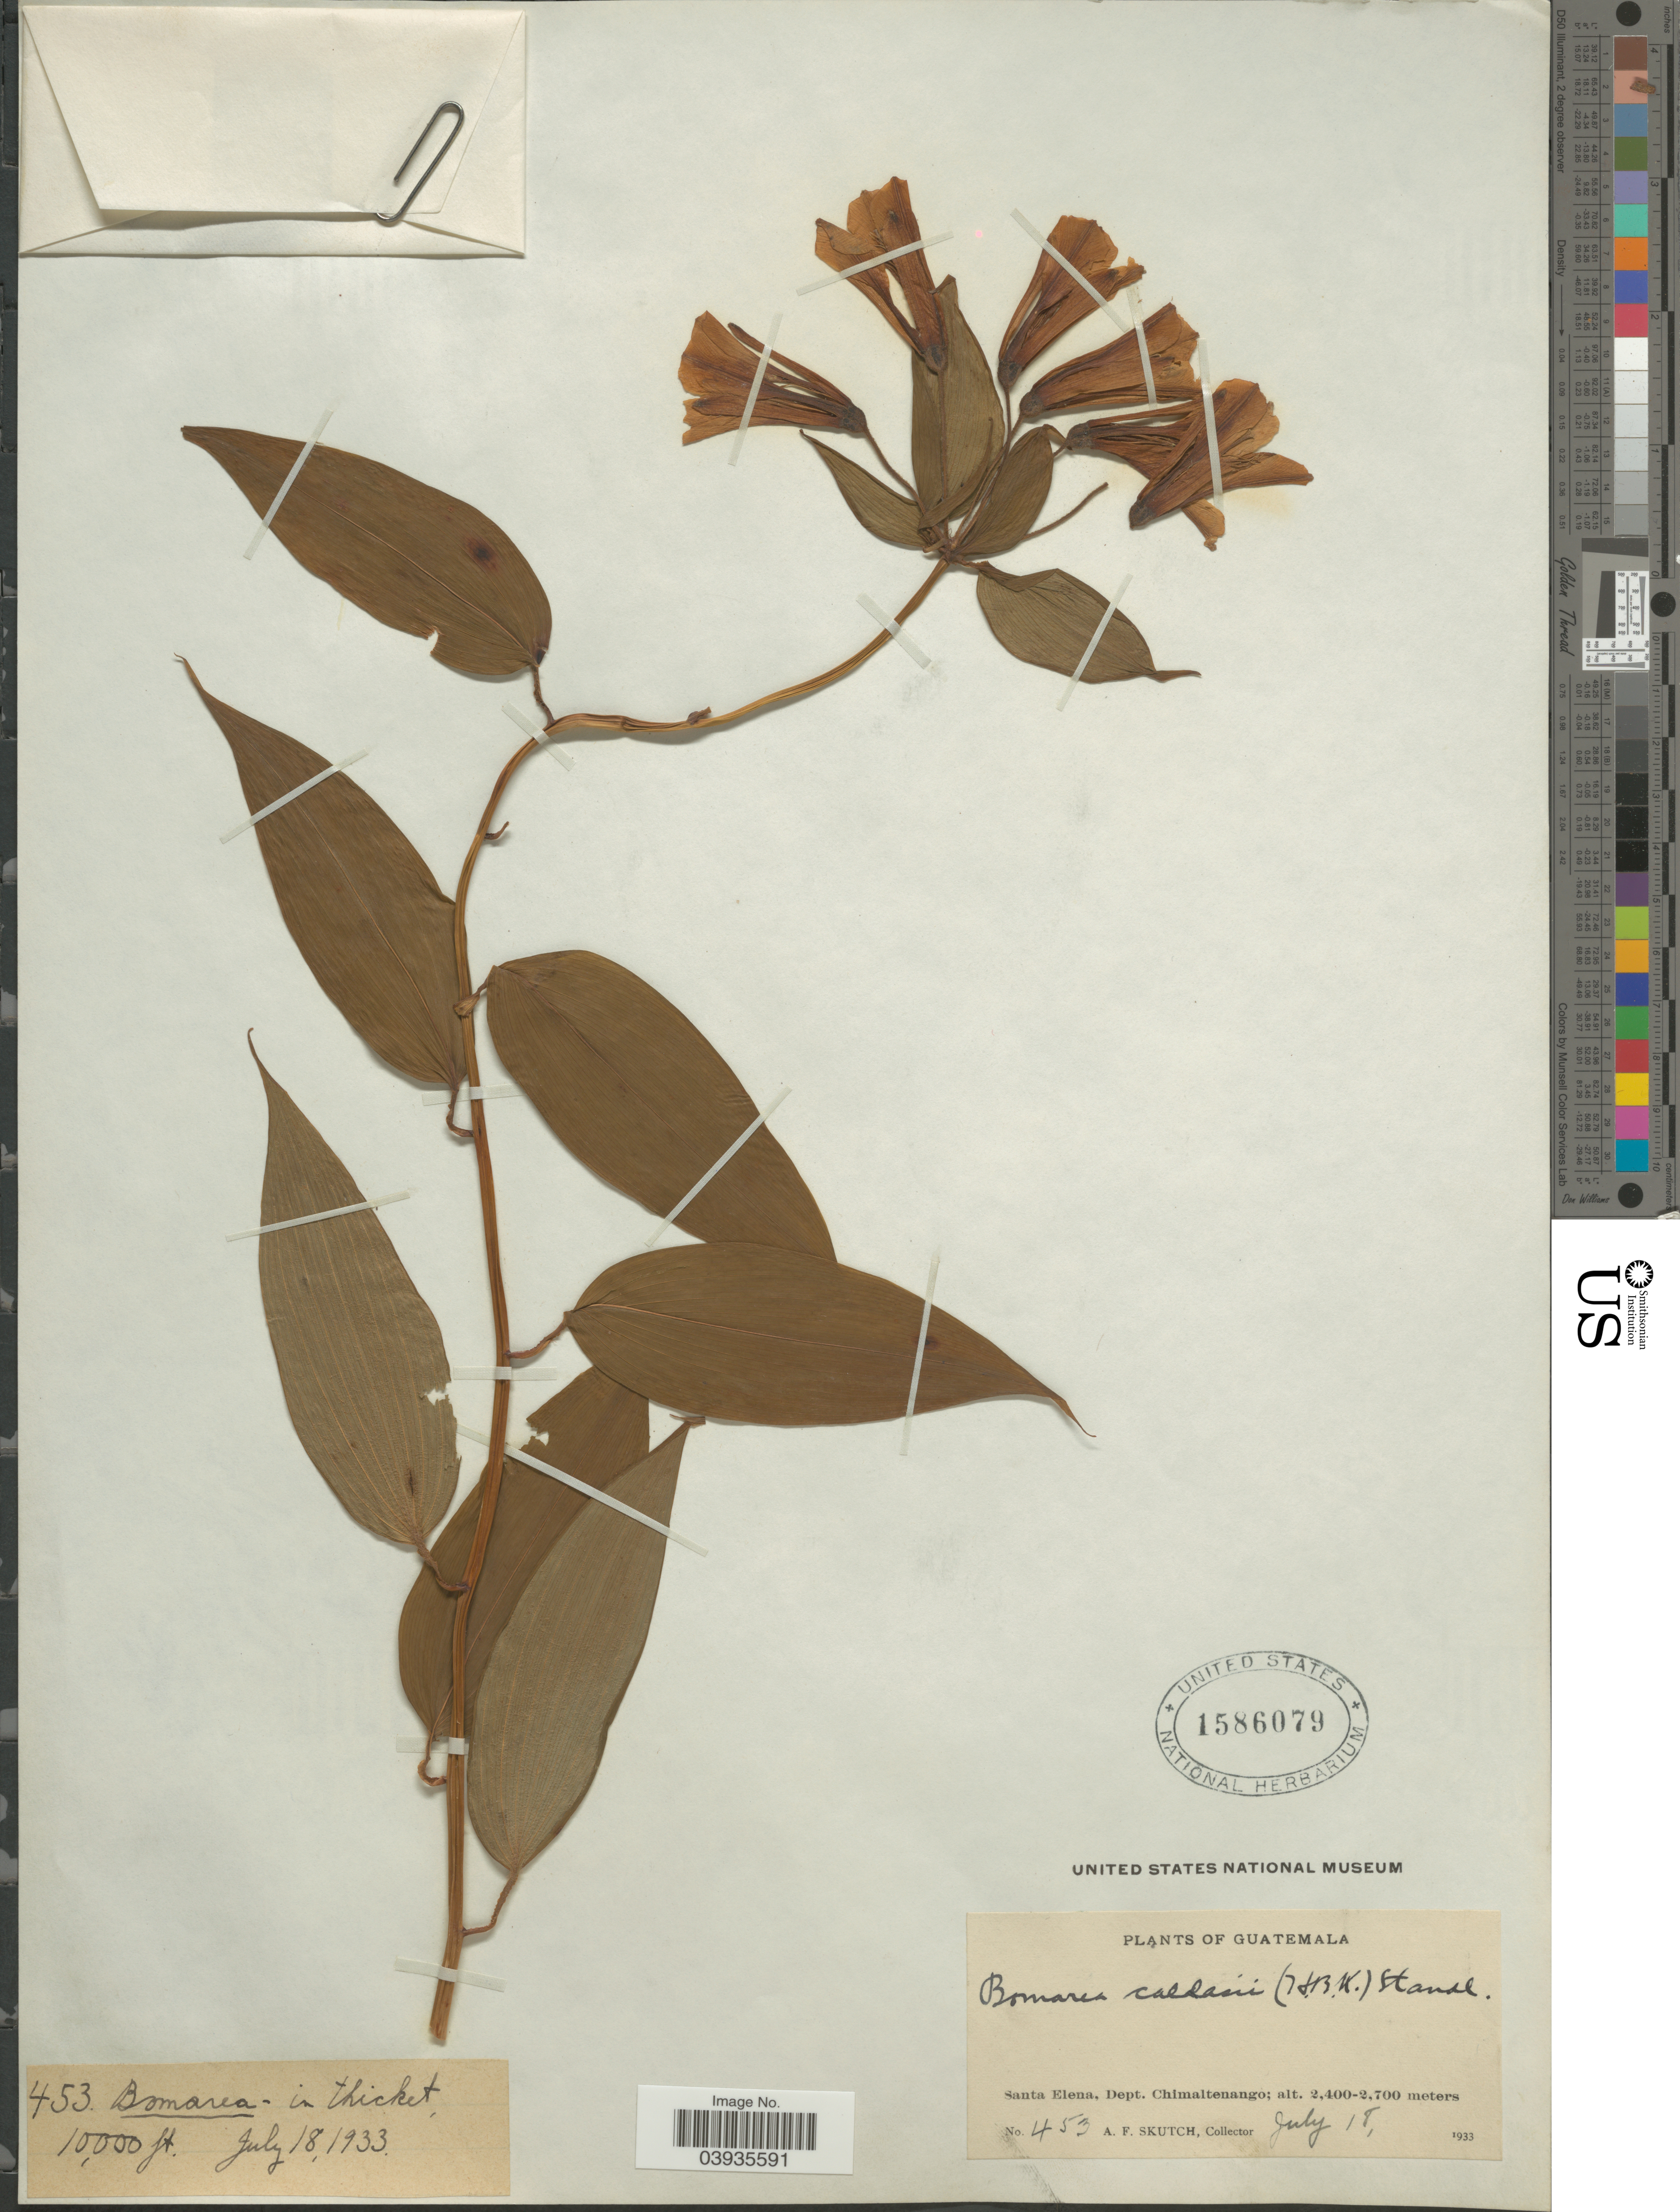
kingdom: Plantae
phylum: Tracheophyta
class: Liliopsida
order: Liliales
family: Alstroemeriaceae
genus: Bomarea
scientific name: Bomarea caldasii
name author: (Kunth) Asch. & Graebener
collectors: A. F. Skutch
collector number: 453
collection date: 1933-07-18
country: Guatemala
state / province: Chimaltenango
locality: Santa Elena, Dept. Chimaltenango.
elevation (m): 3048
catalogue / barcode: US 1586079